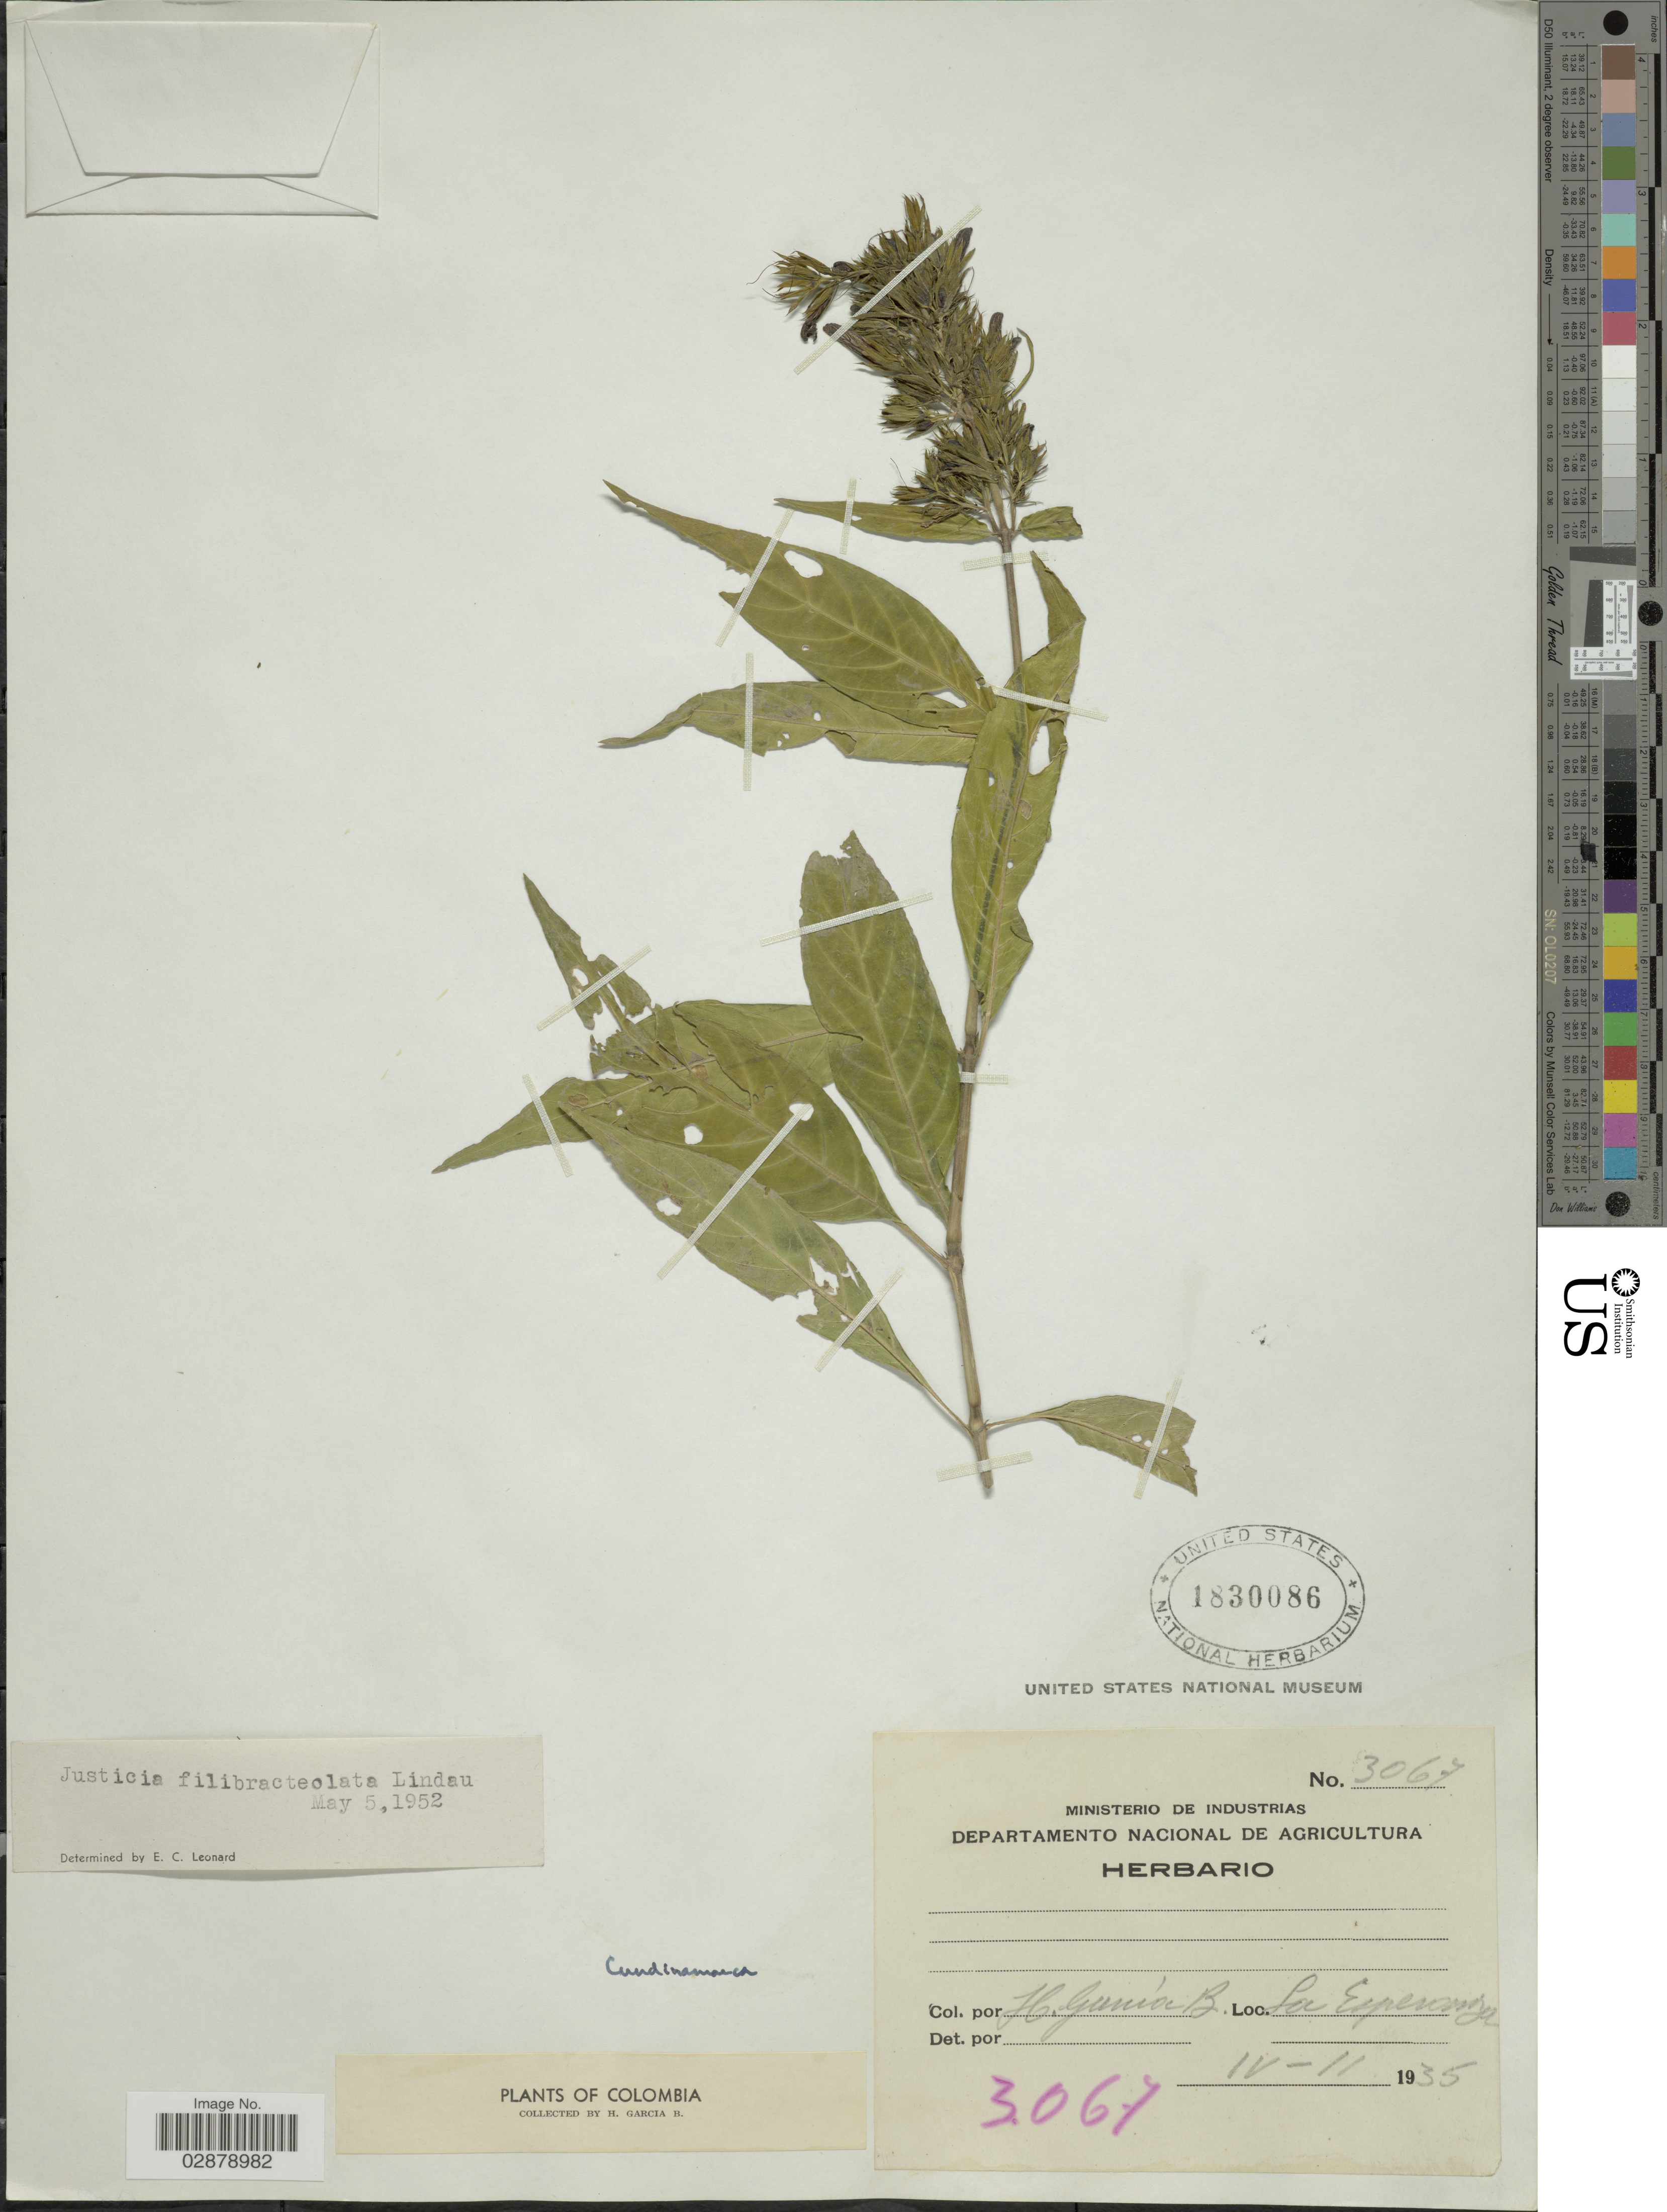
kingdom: Plantae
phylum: Tracheophyta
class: Magnoliopsida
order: Lamiales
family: Acanthaceae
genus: Justicia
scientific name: Justicia filibracteolata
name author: Lindau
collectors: H. García Barriga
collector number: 3067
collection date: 1935-04-11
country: Colombia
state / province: Cundinamarca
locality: La Esperanza.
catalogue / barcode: US 1830086